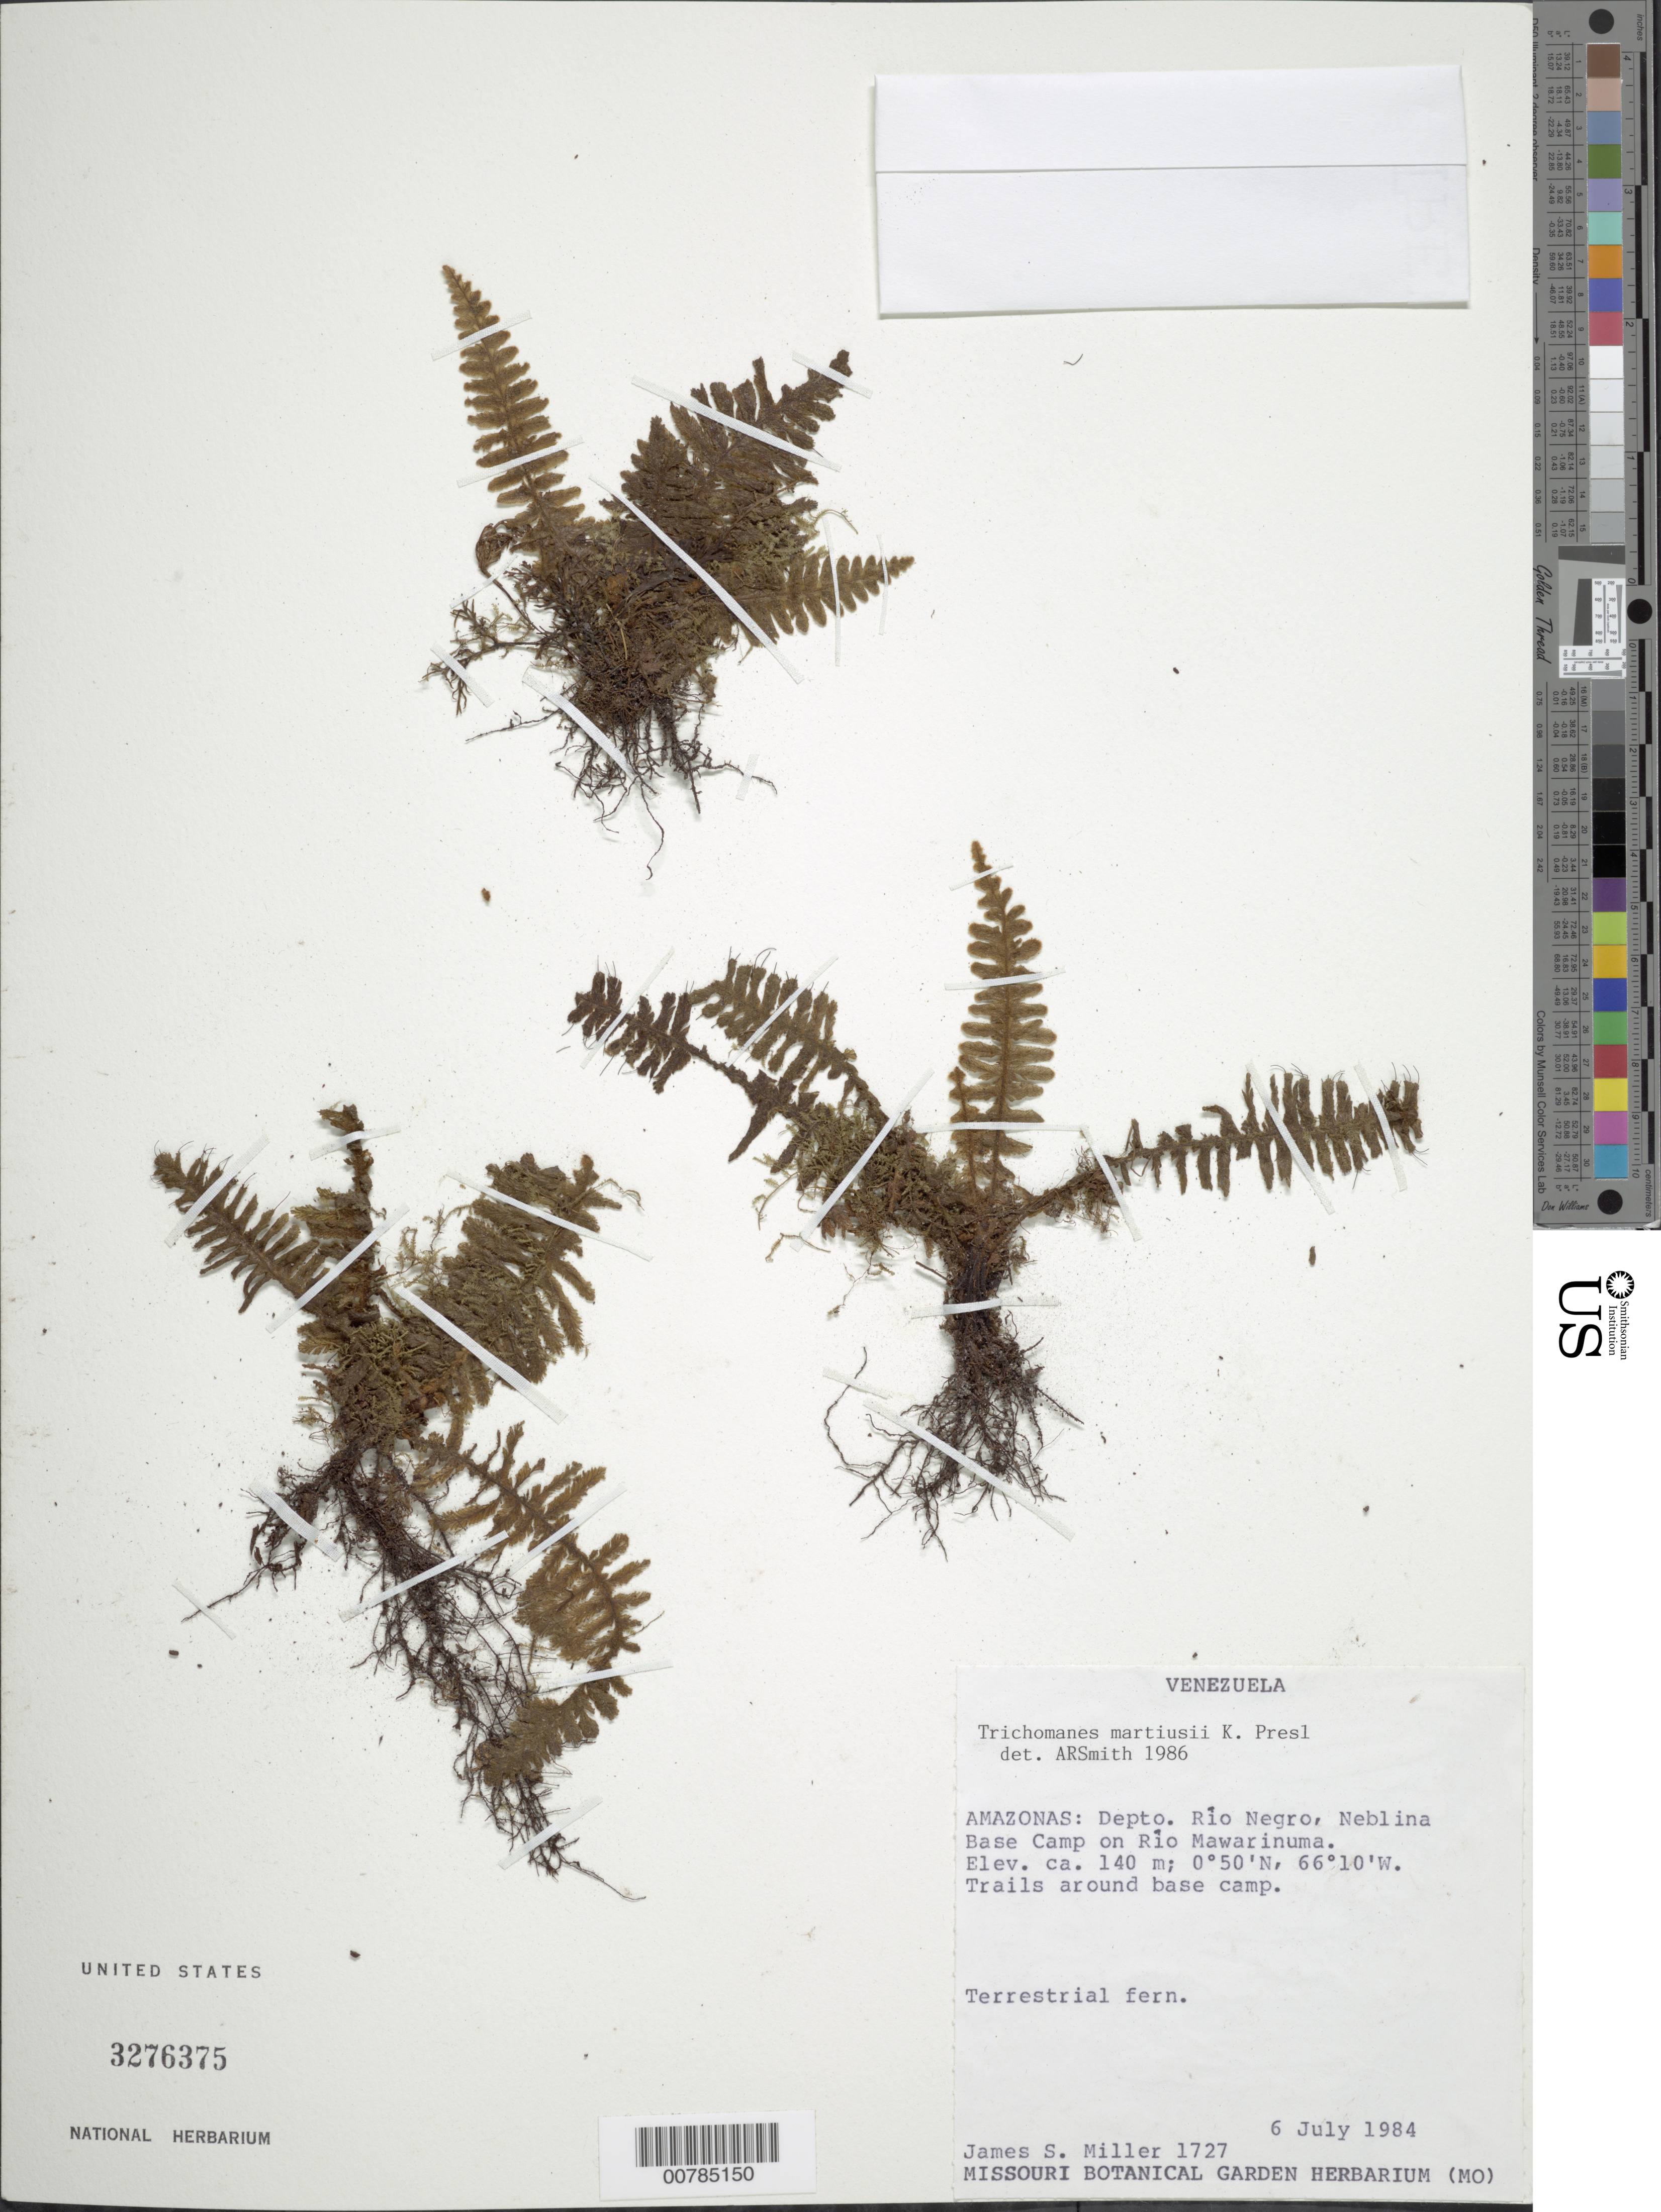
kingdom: Plantae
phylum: Tracheophyta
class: Polypodiopsida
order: Hymenophyllales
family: Hymenophyllaceae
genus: Trichomanes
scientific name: Trichomanes martiusii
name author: C. Presl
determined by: Smith, Alan R., (UC)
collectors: J. S. Miller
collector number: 1727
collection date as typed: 6-Jul-84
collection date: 1984-07-06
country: Venezuela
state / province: Amazonas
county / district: Río Negro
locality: Neblina Base Camp on Río Mawarinuma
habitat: Trails around base camp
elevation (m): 140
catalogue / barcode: US 3276375